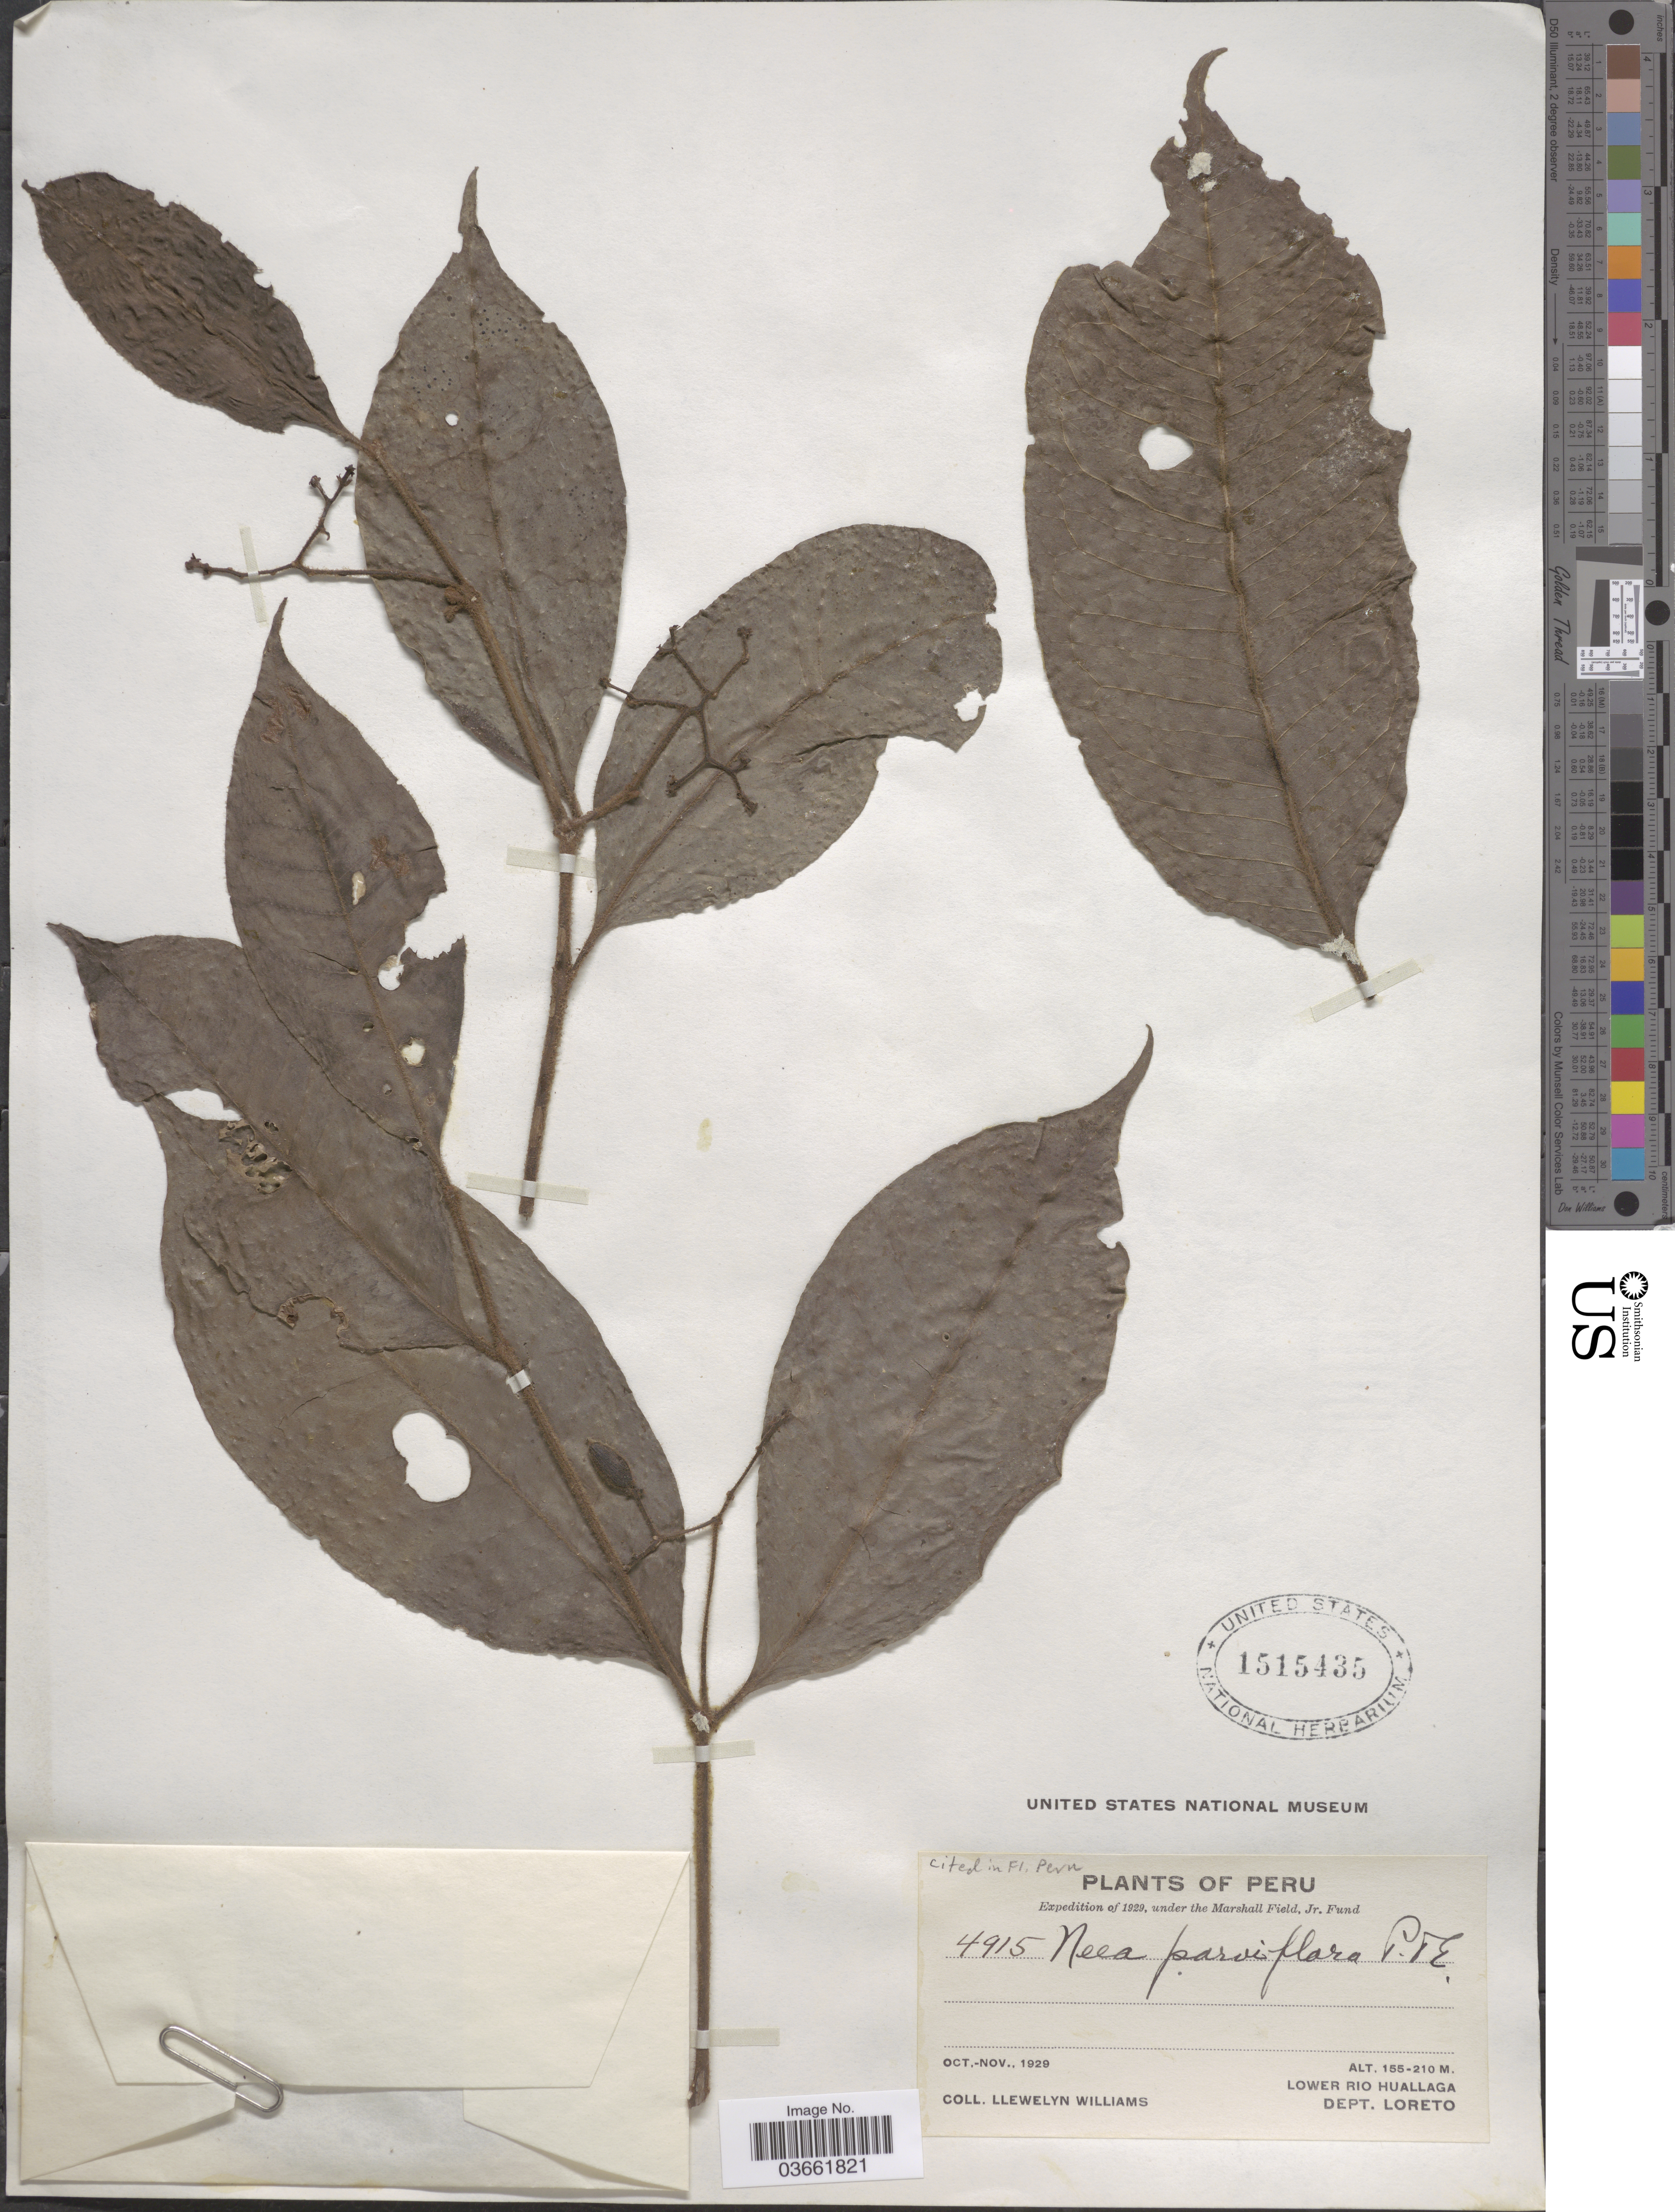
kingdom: Plantae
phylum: Tracheophyta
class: Magnoliopsida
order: Caryophyllales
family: Nyctaginaceae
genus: Neea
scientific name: Neea parviflora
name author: Poepp. & Endl.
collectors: Ll. Williams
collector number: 4915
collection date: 1929-10/1929-11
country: Peru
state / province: Loreto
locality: Lower Rio Huallaga. Dept. Loreto.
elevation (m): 155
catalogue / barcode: US 1515435